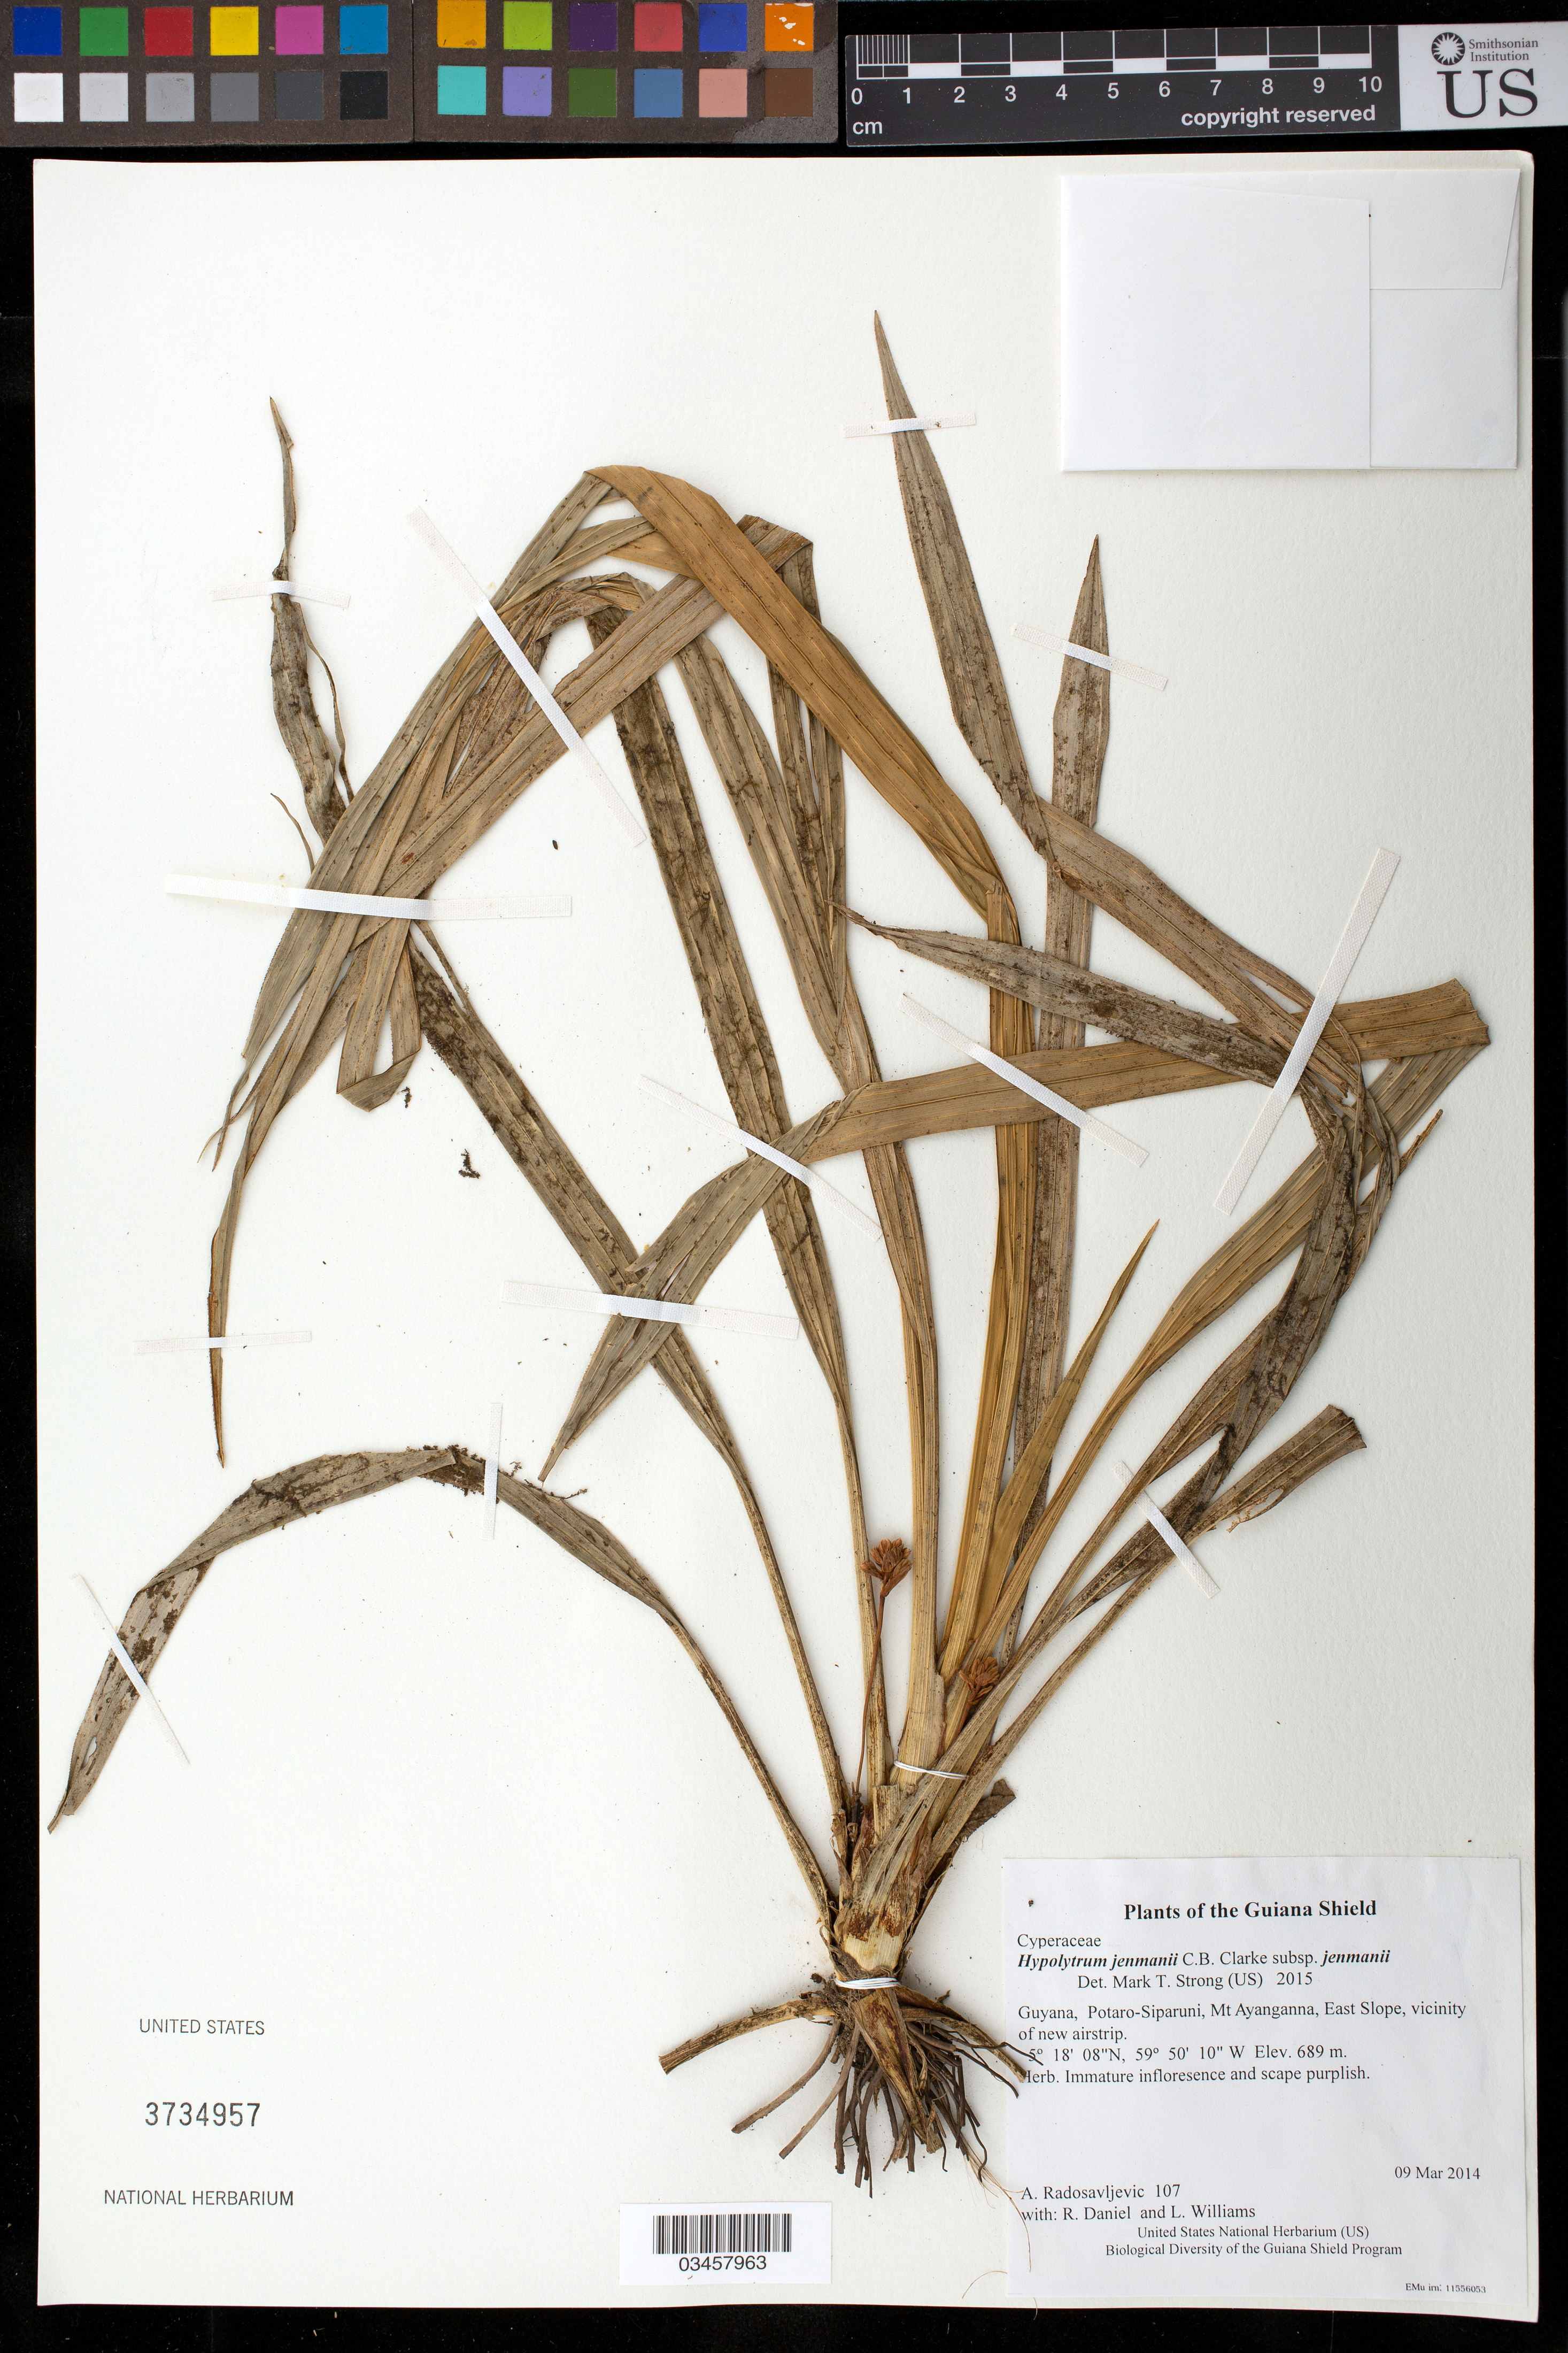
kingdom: Plantae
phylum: Tracheophyta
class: Liliopsida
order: Poales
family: Cyperaceae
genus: Hypolytrum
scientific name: Hypolytrum jenmanii subsp. jenmanii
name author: C.B. Clarke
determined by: Strong, M. T., (US), Smithsonian Institution - National Museum of Natural History (UNITED STATES)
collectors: A. Radosavljevic, R. Daniel & L. Williams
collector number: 107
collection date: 2014-03-09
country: Guyana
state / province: Potaro-Siparuni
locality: Mt Ayanganna, East Slope, vicinity of new airstrip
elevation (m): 689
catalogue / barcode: US 3734957